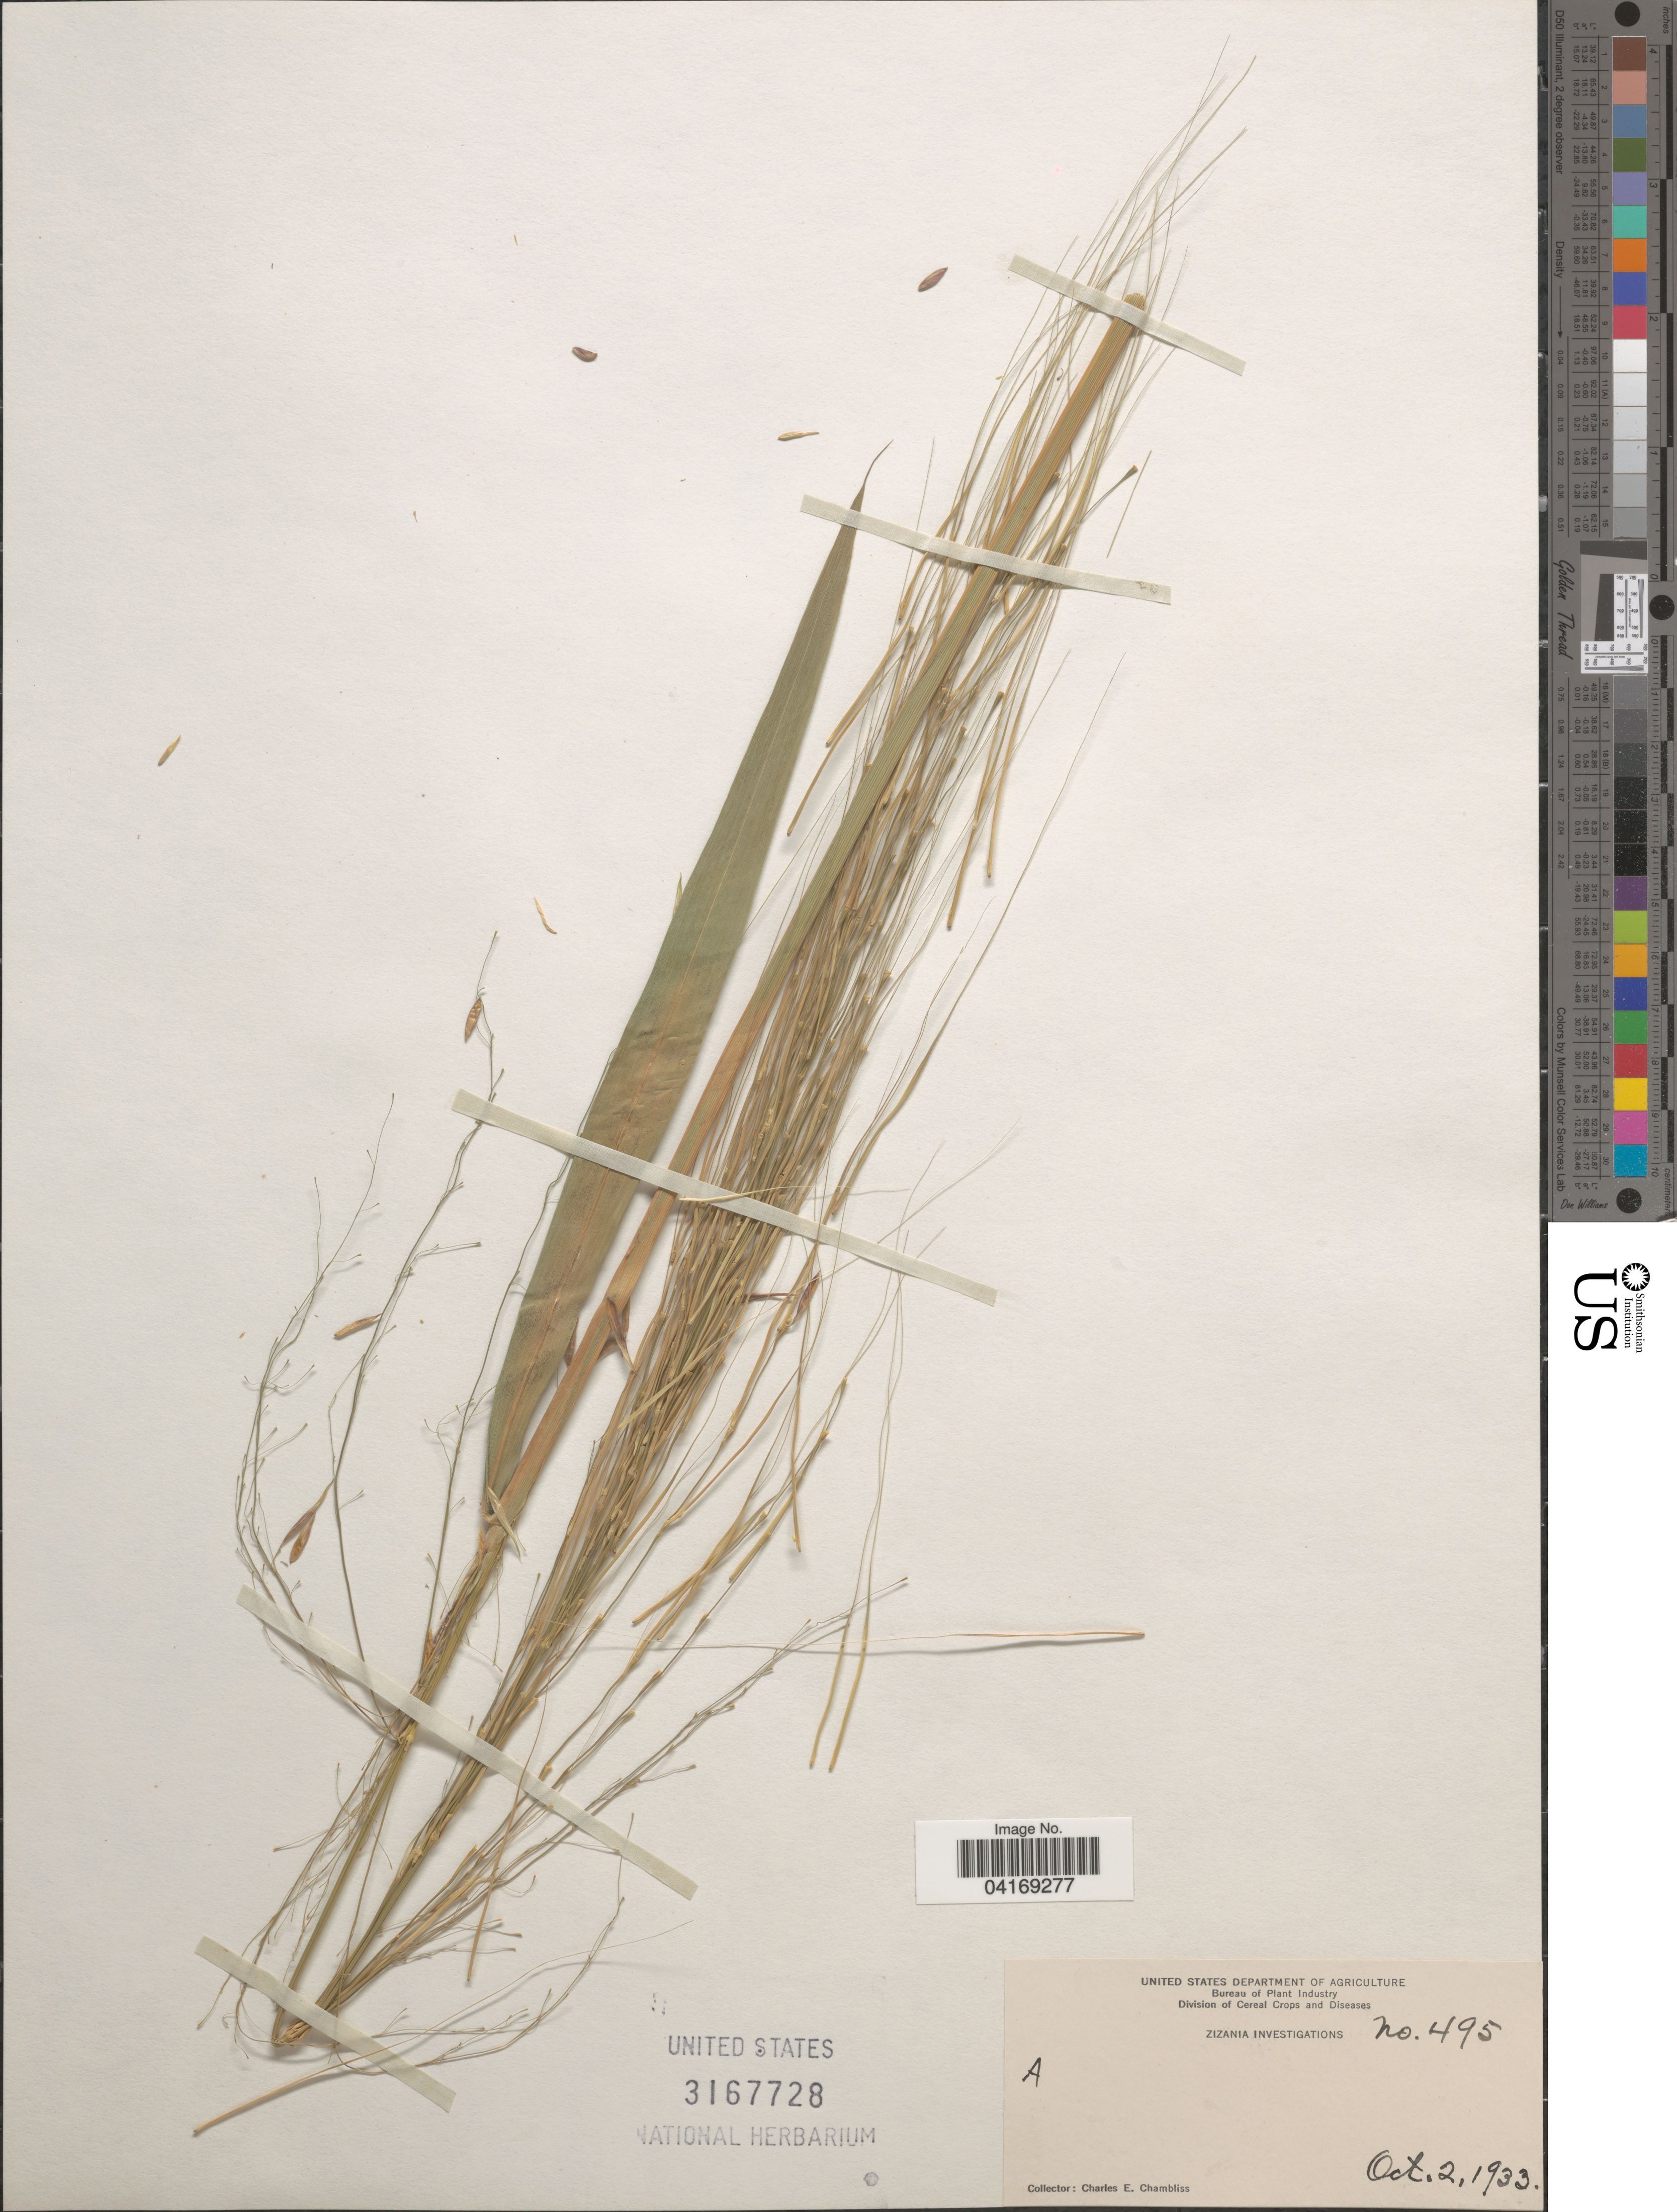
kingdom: Plantae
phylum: Tracheophyta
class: Liliopsida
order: Poales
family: Poaceae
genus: Zizania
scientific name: Zizania sp.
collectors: C. Chambliss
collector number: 495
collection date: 1933-10-02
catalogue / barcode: US 3167728